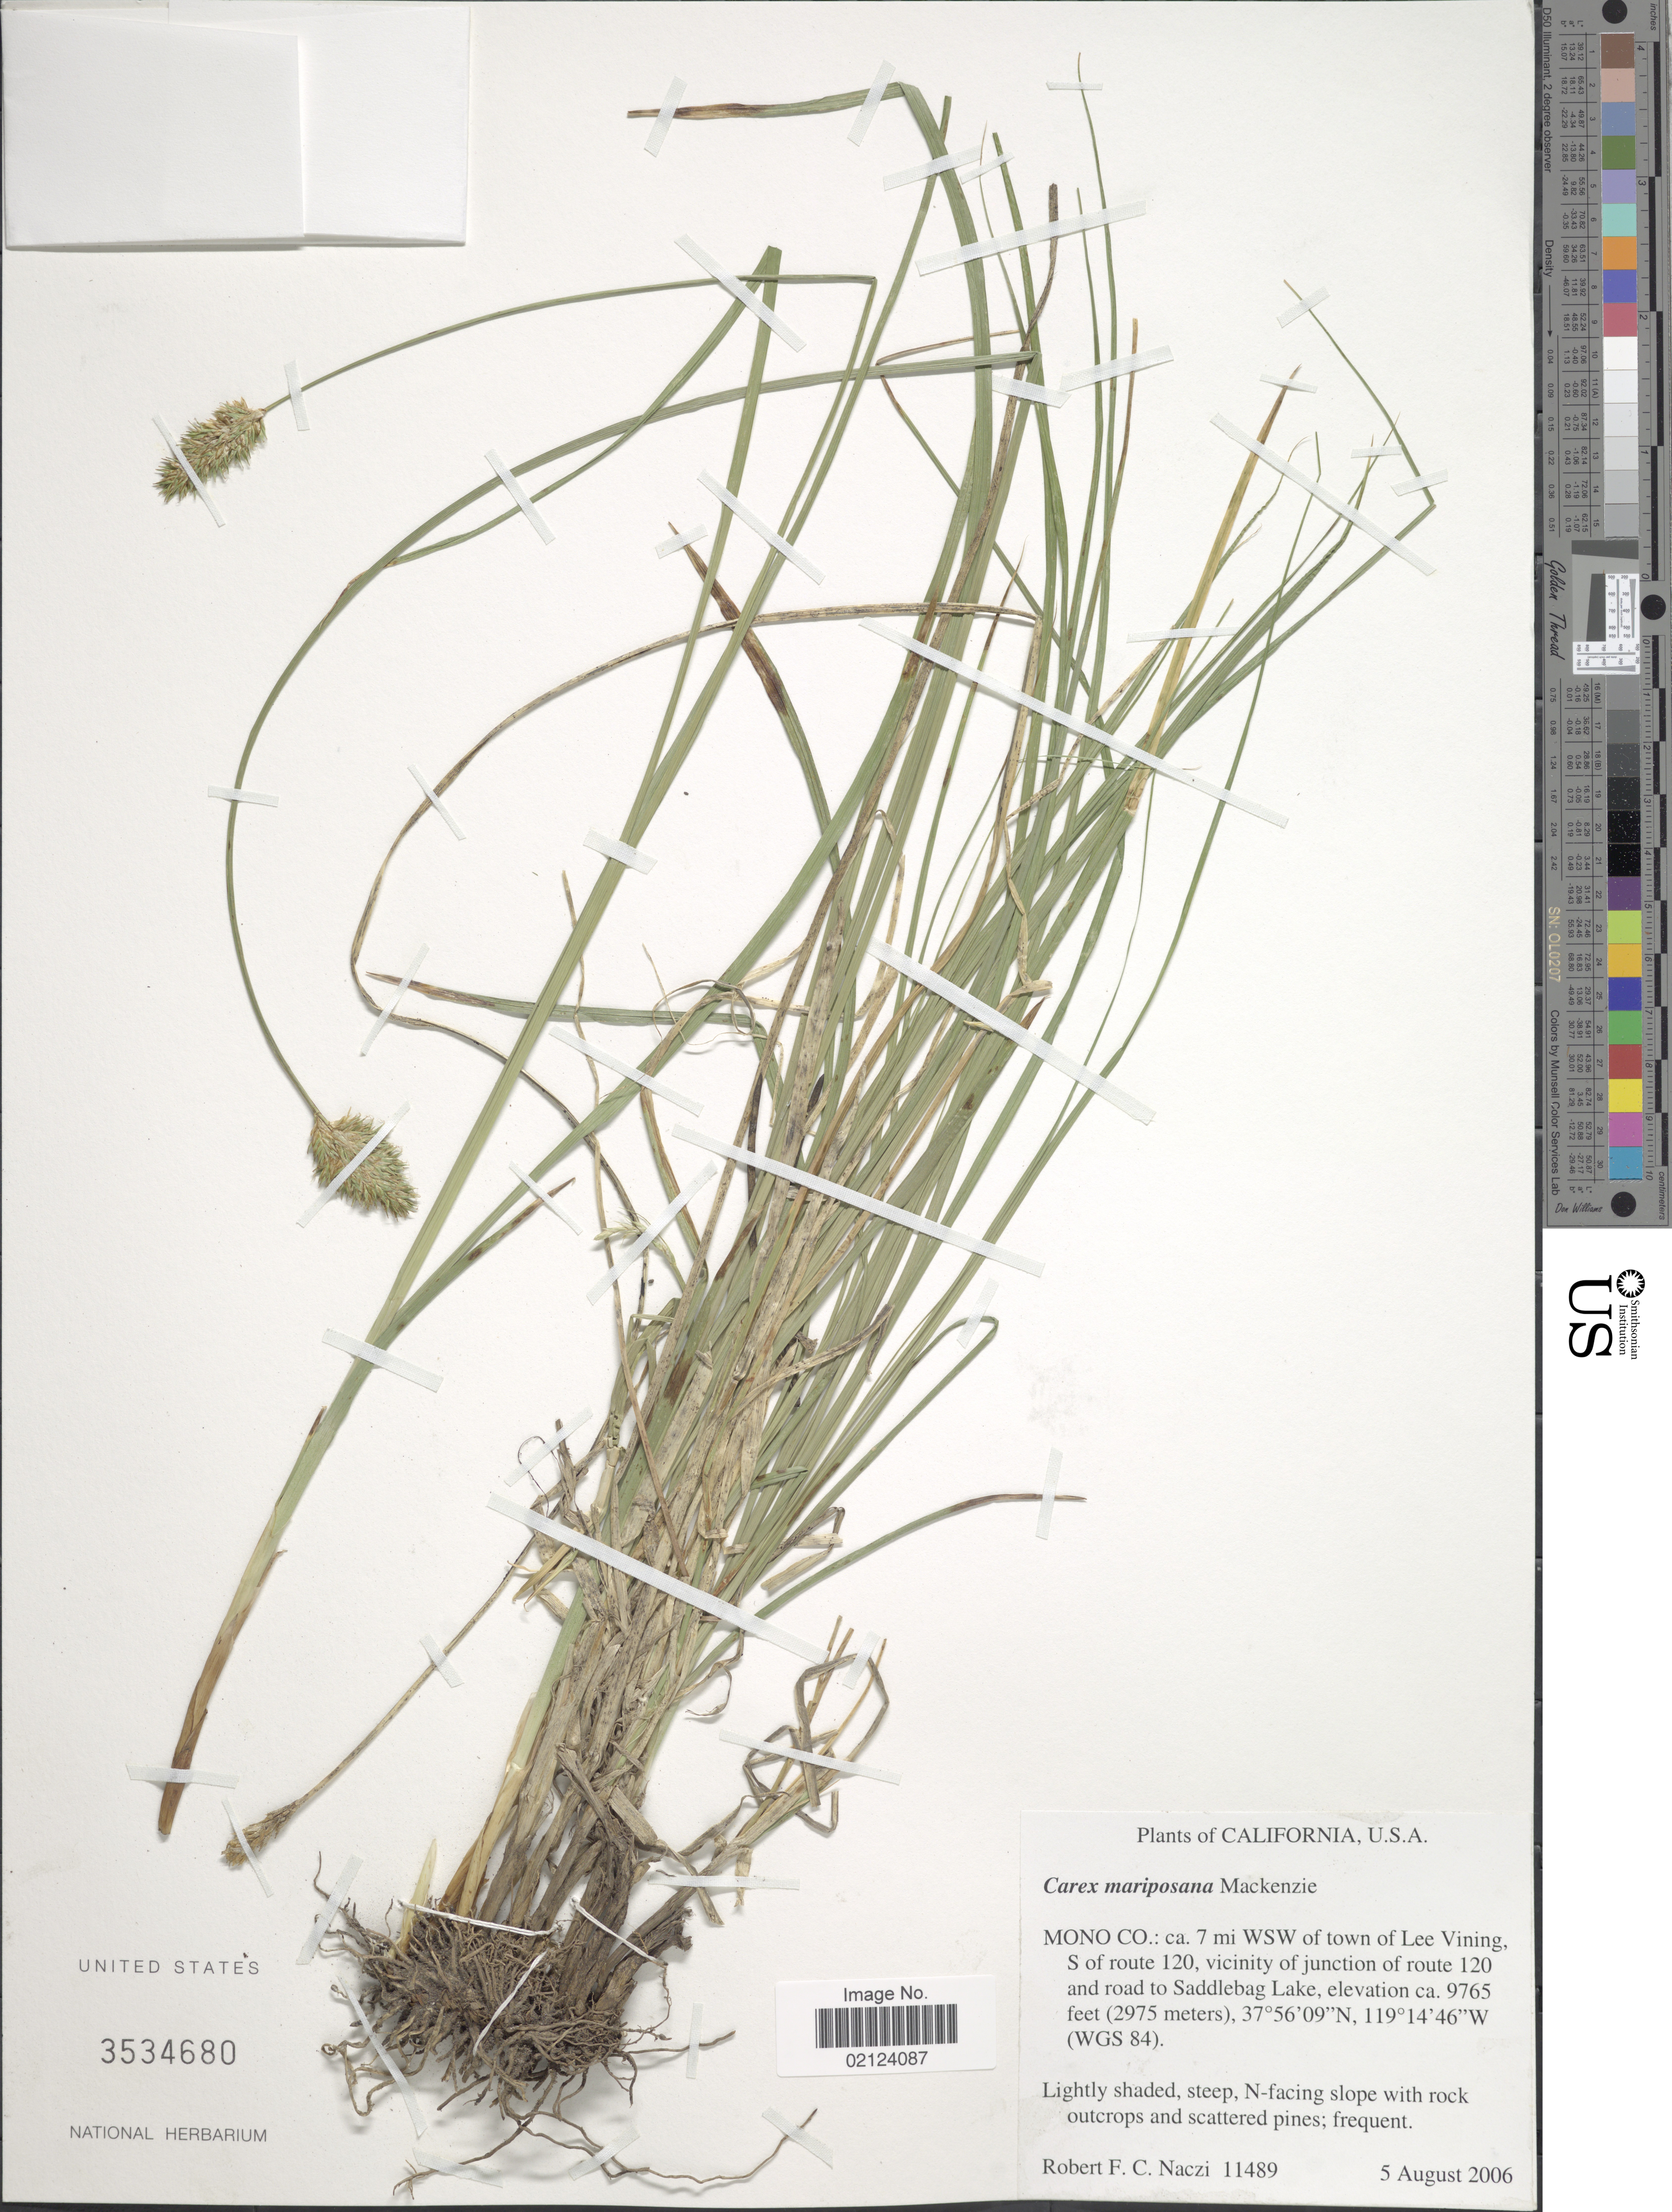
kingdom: Plantae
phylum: Tracheophyta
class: Liliopsida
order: Poales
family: Cyperaceae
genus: Carex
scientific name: Carex mariposana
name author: L.H. Bailey ex Mack.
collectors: R. F. C. Naczi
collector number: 11489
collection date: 2006-08-05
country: United States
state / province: California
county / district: Mono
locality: Mono Co.: ca. 7 mi WSW of town of Lee Vining, S of route 120, vicinity of junction of route 120 and route to Saddlebag Lake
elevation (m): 2976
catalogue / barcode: US 3534680